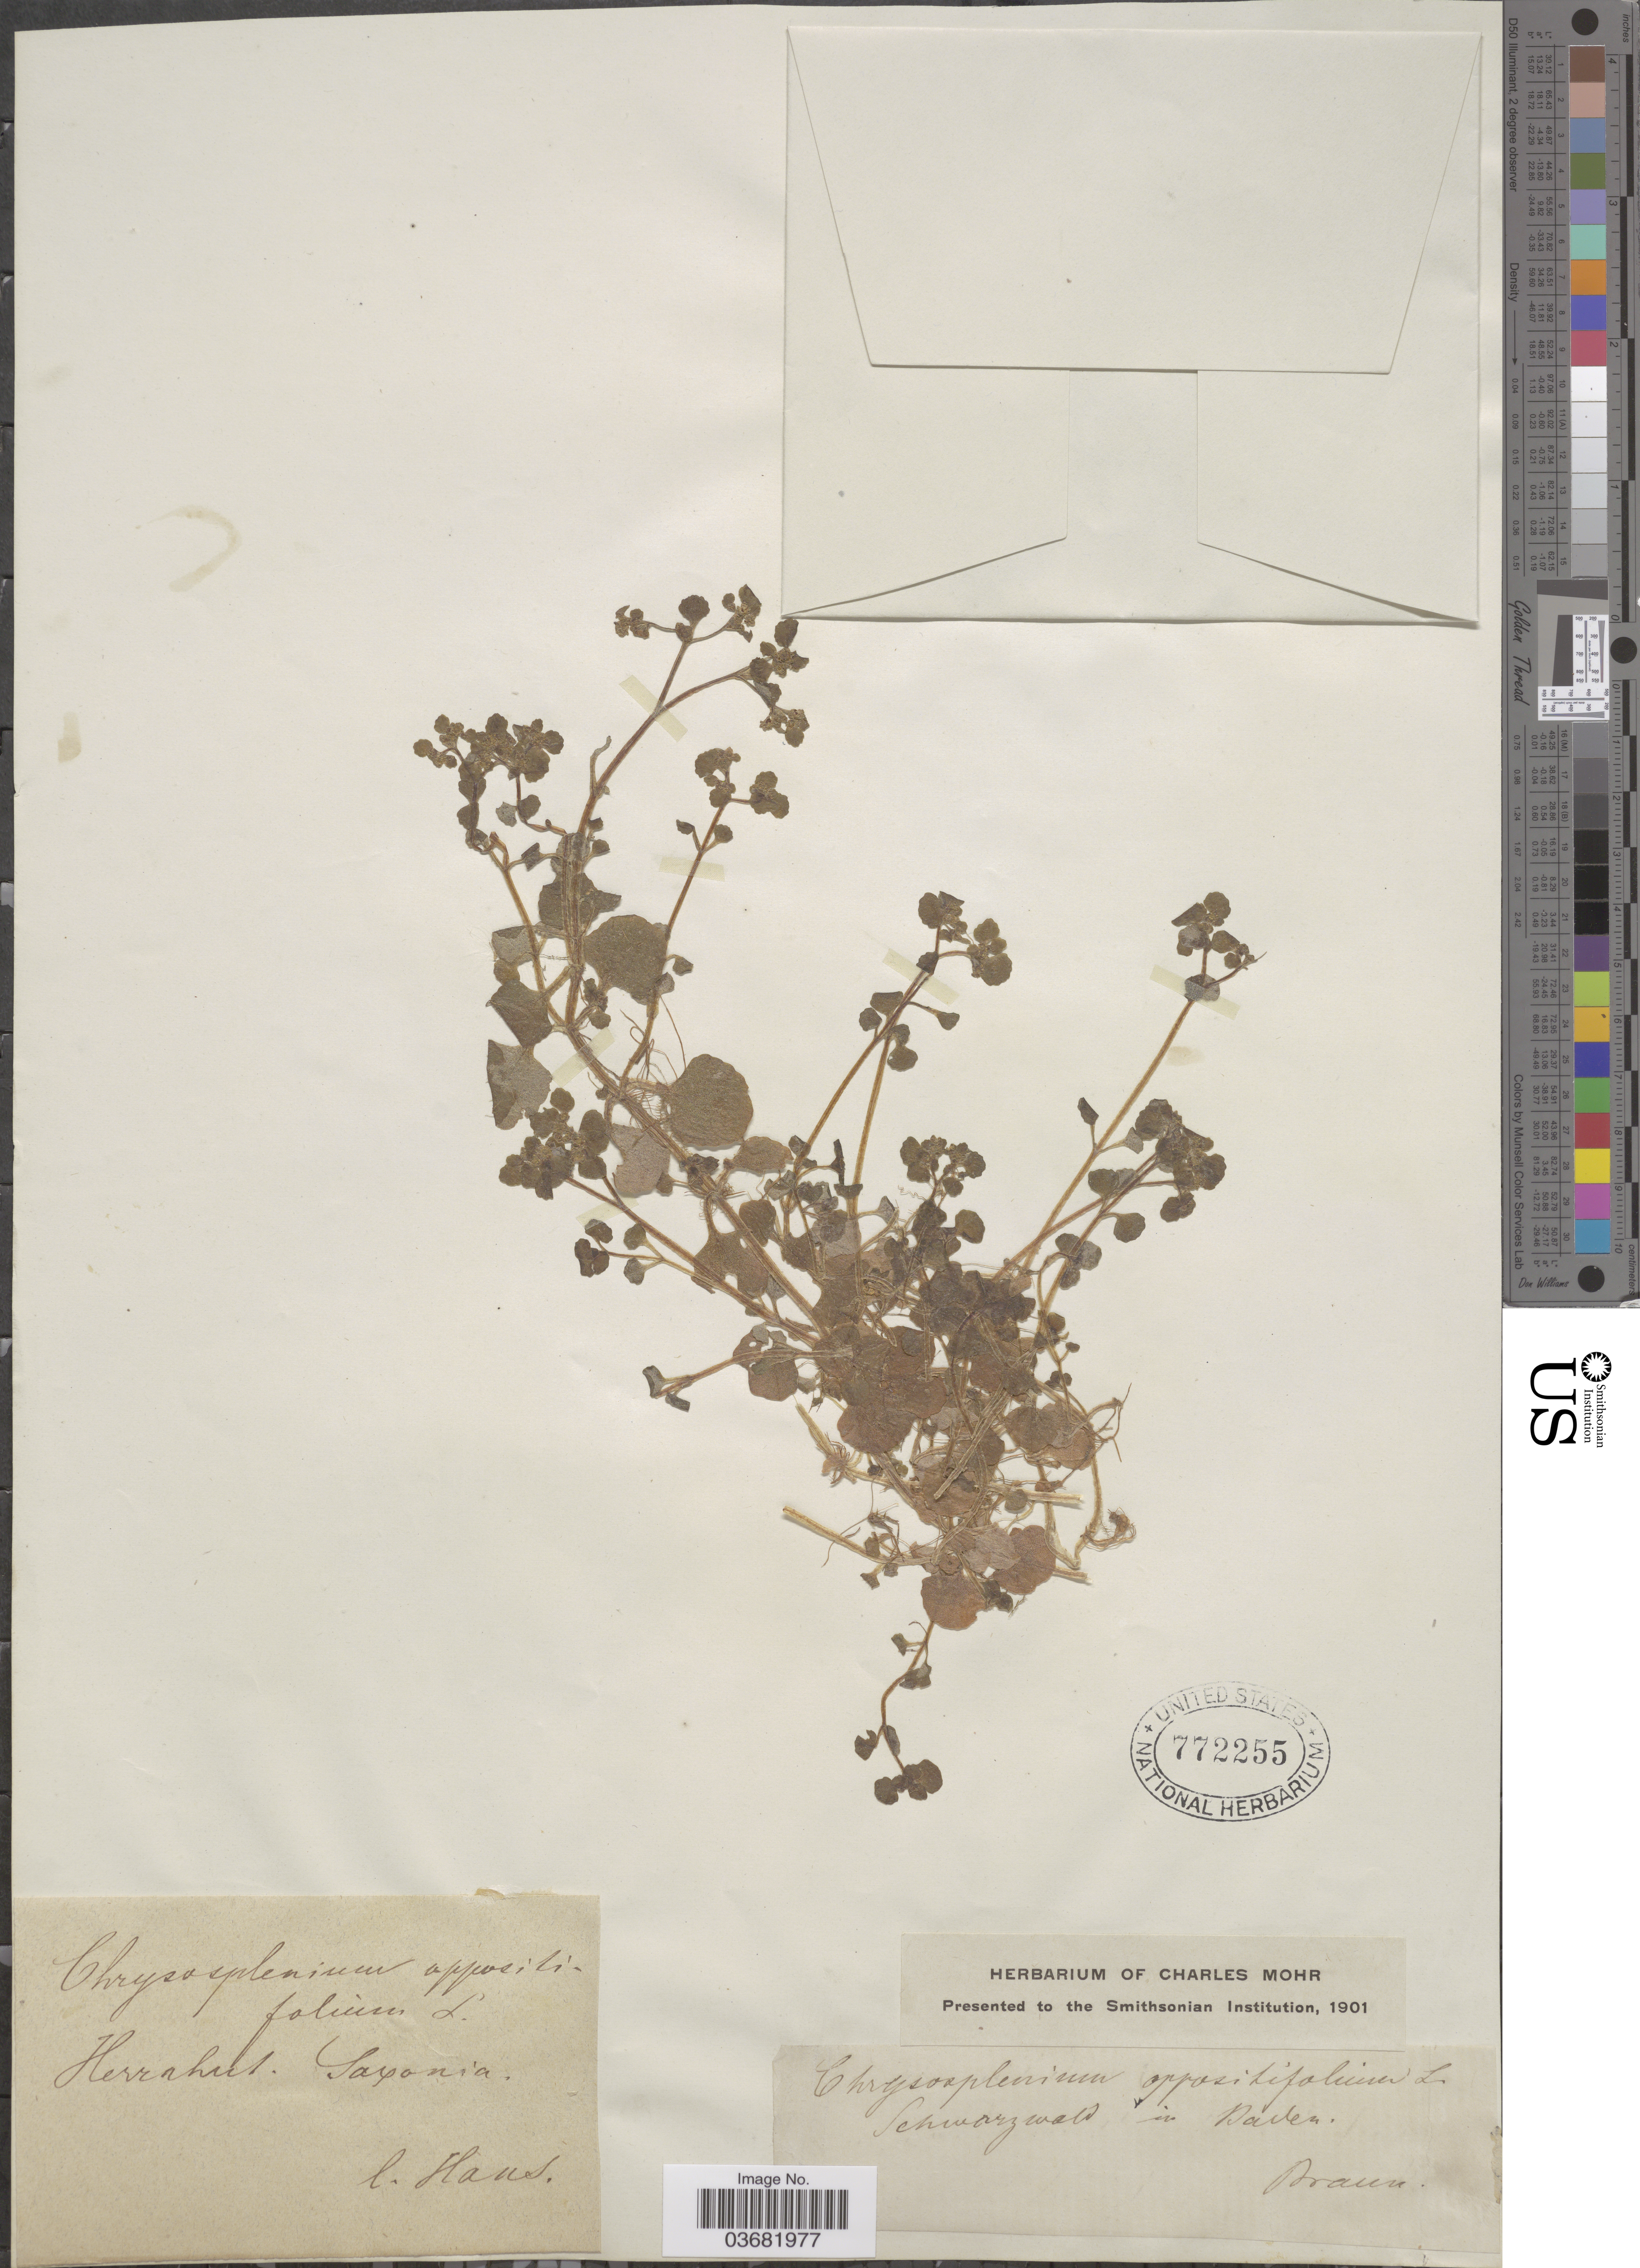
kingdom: Plantae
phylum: Tracheophyta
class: Magnoliopsida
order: Saxifragales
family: Saxifragaceae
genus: Chrysosplenium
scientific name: Chrysosplenium oppositifolium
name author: L.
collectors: -. Hans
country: Germany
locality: Herrahut. Saxonia.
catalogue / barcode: US 772255